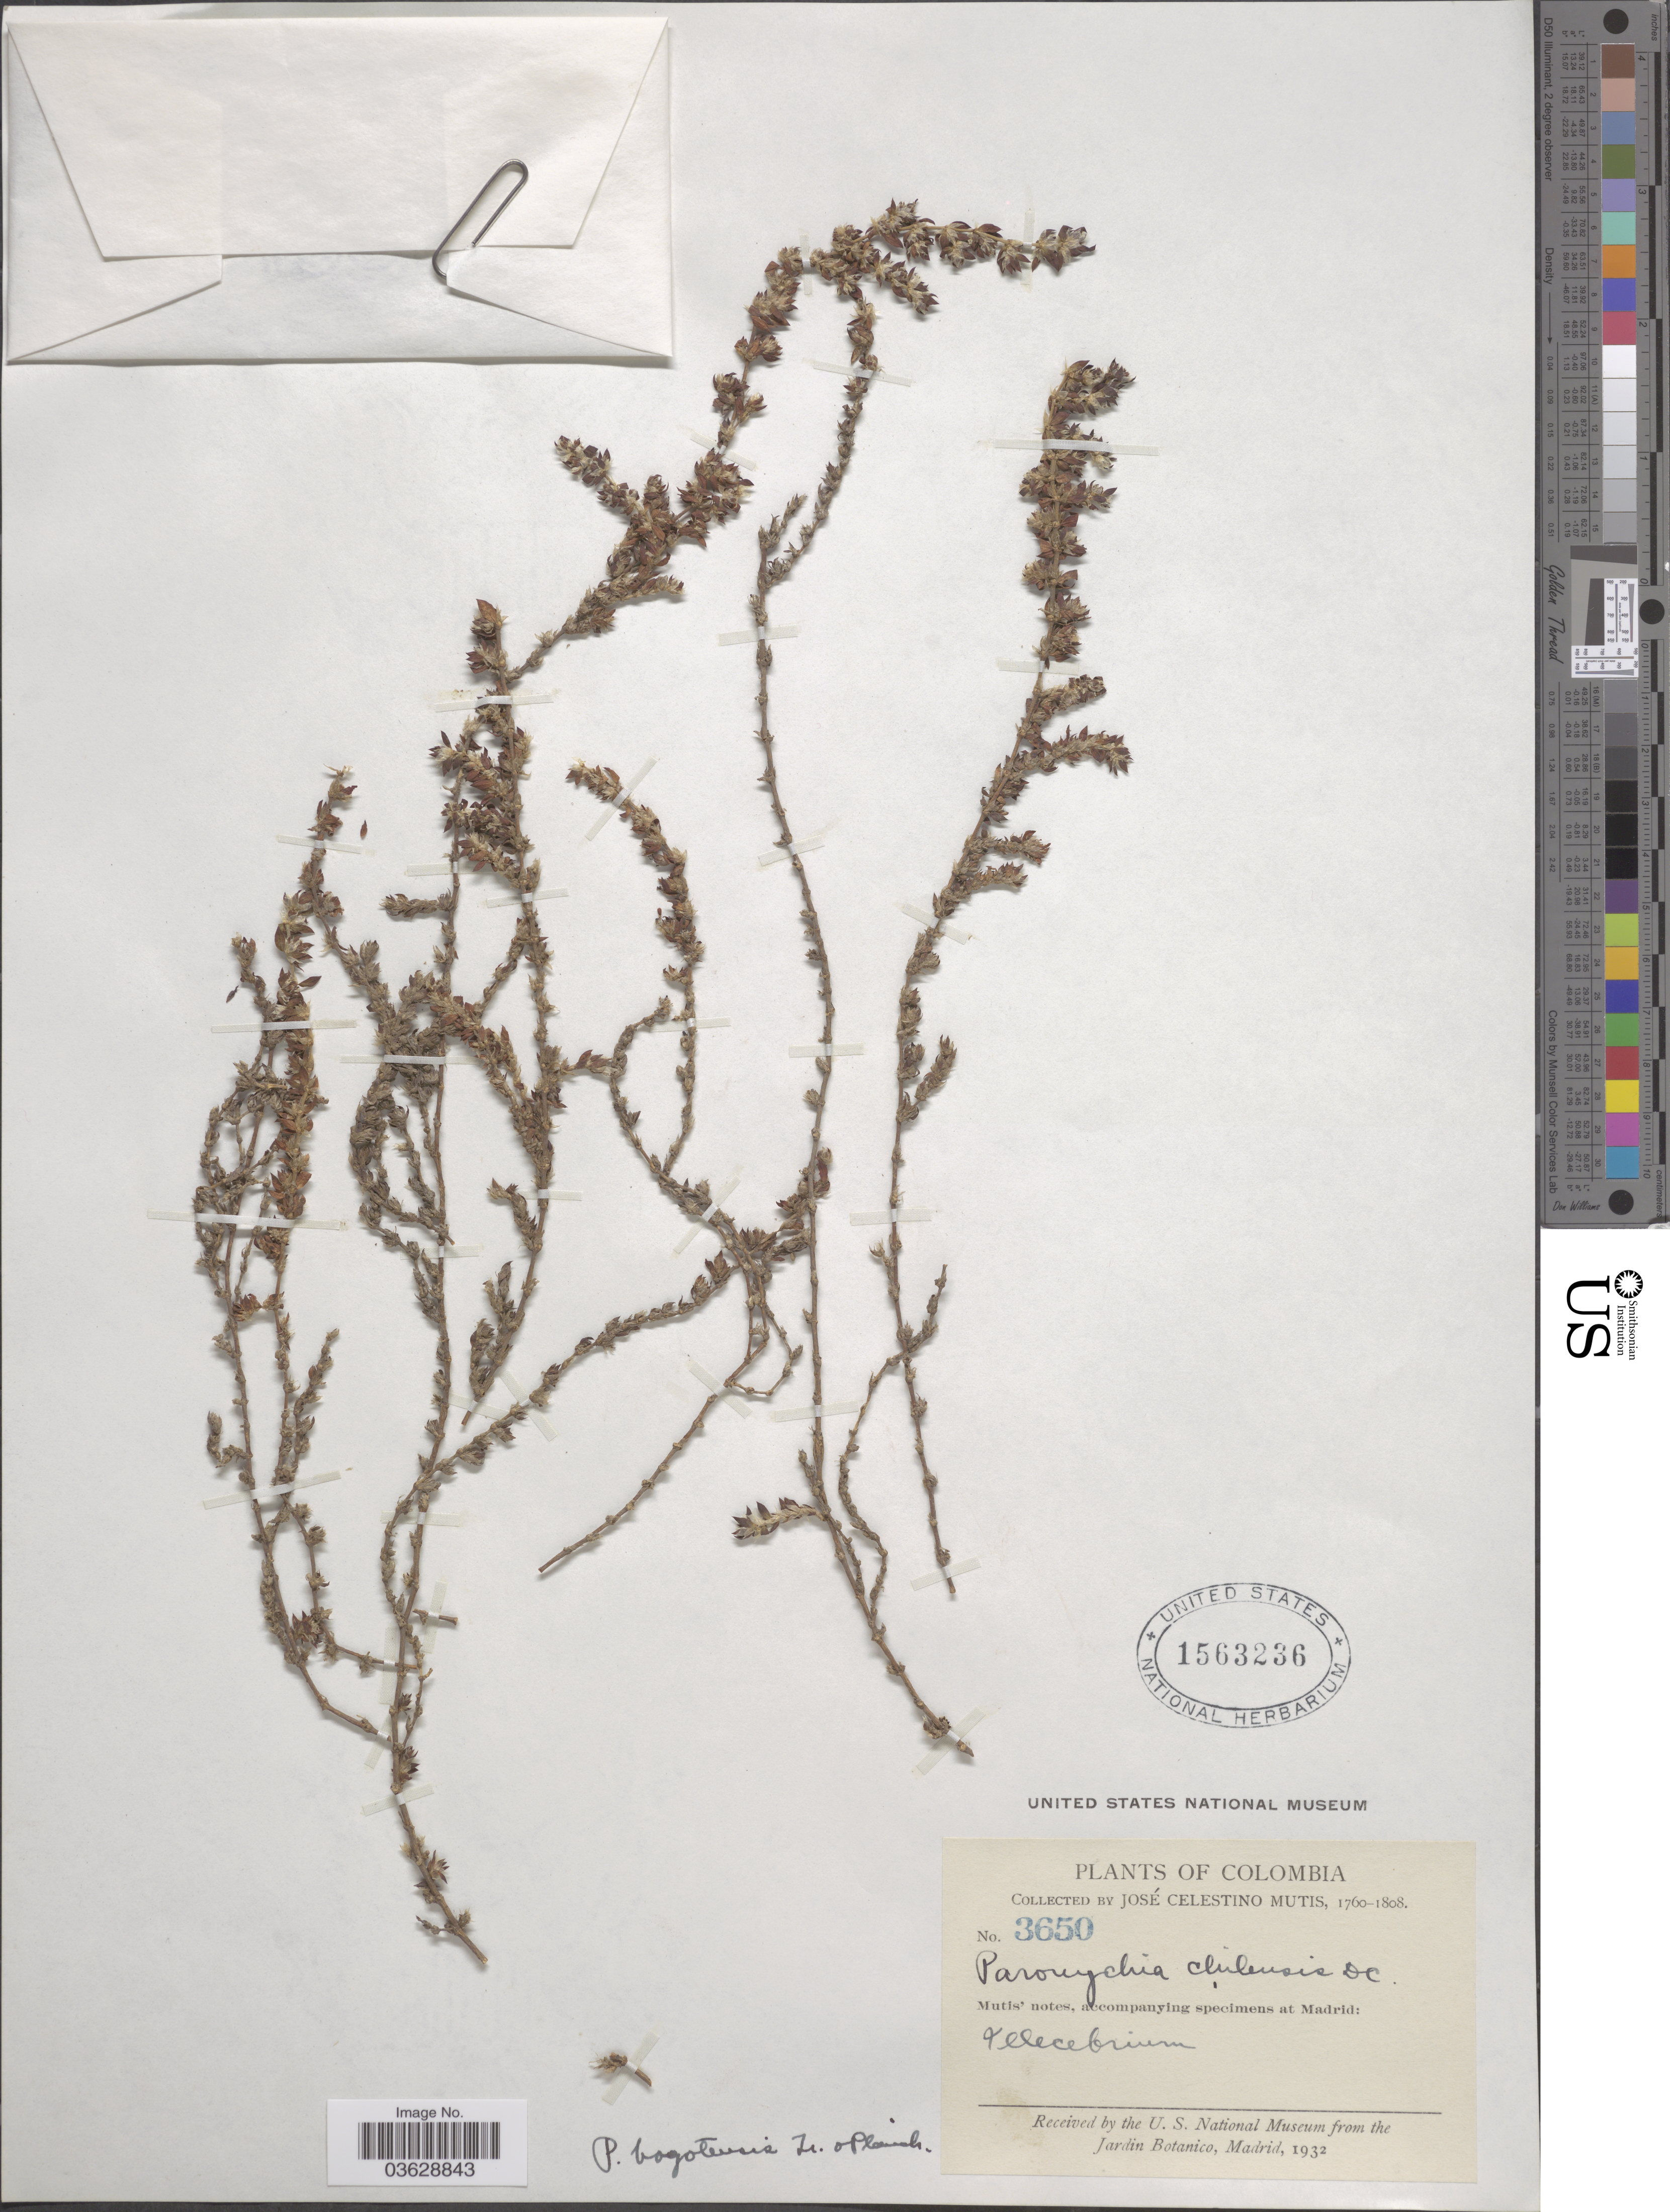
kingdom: Plantae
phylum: Tracheophyta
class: Magnoliopsida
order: Caryophyllales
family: Caryophyllaceae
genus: Paronychia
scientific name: Paronychia bogotensis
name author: Triana & Planch.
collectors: J. C. B. Mutis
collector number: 3650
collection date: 1760/1808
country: Bolivia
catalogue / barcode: US 1563236